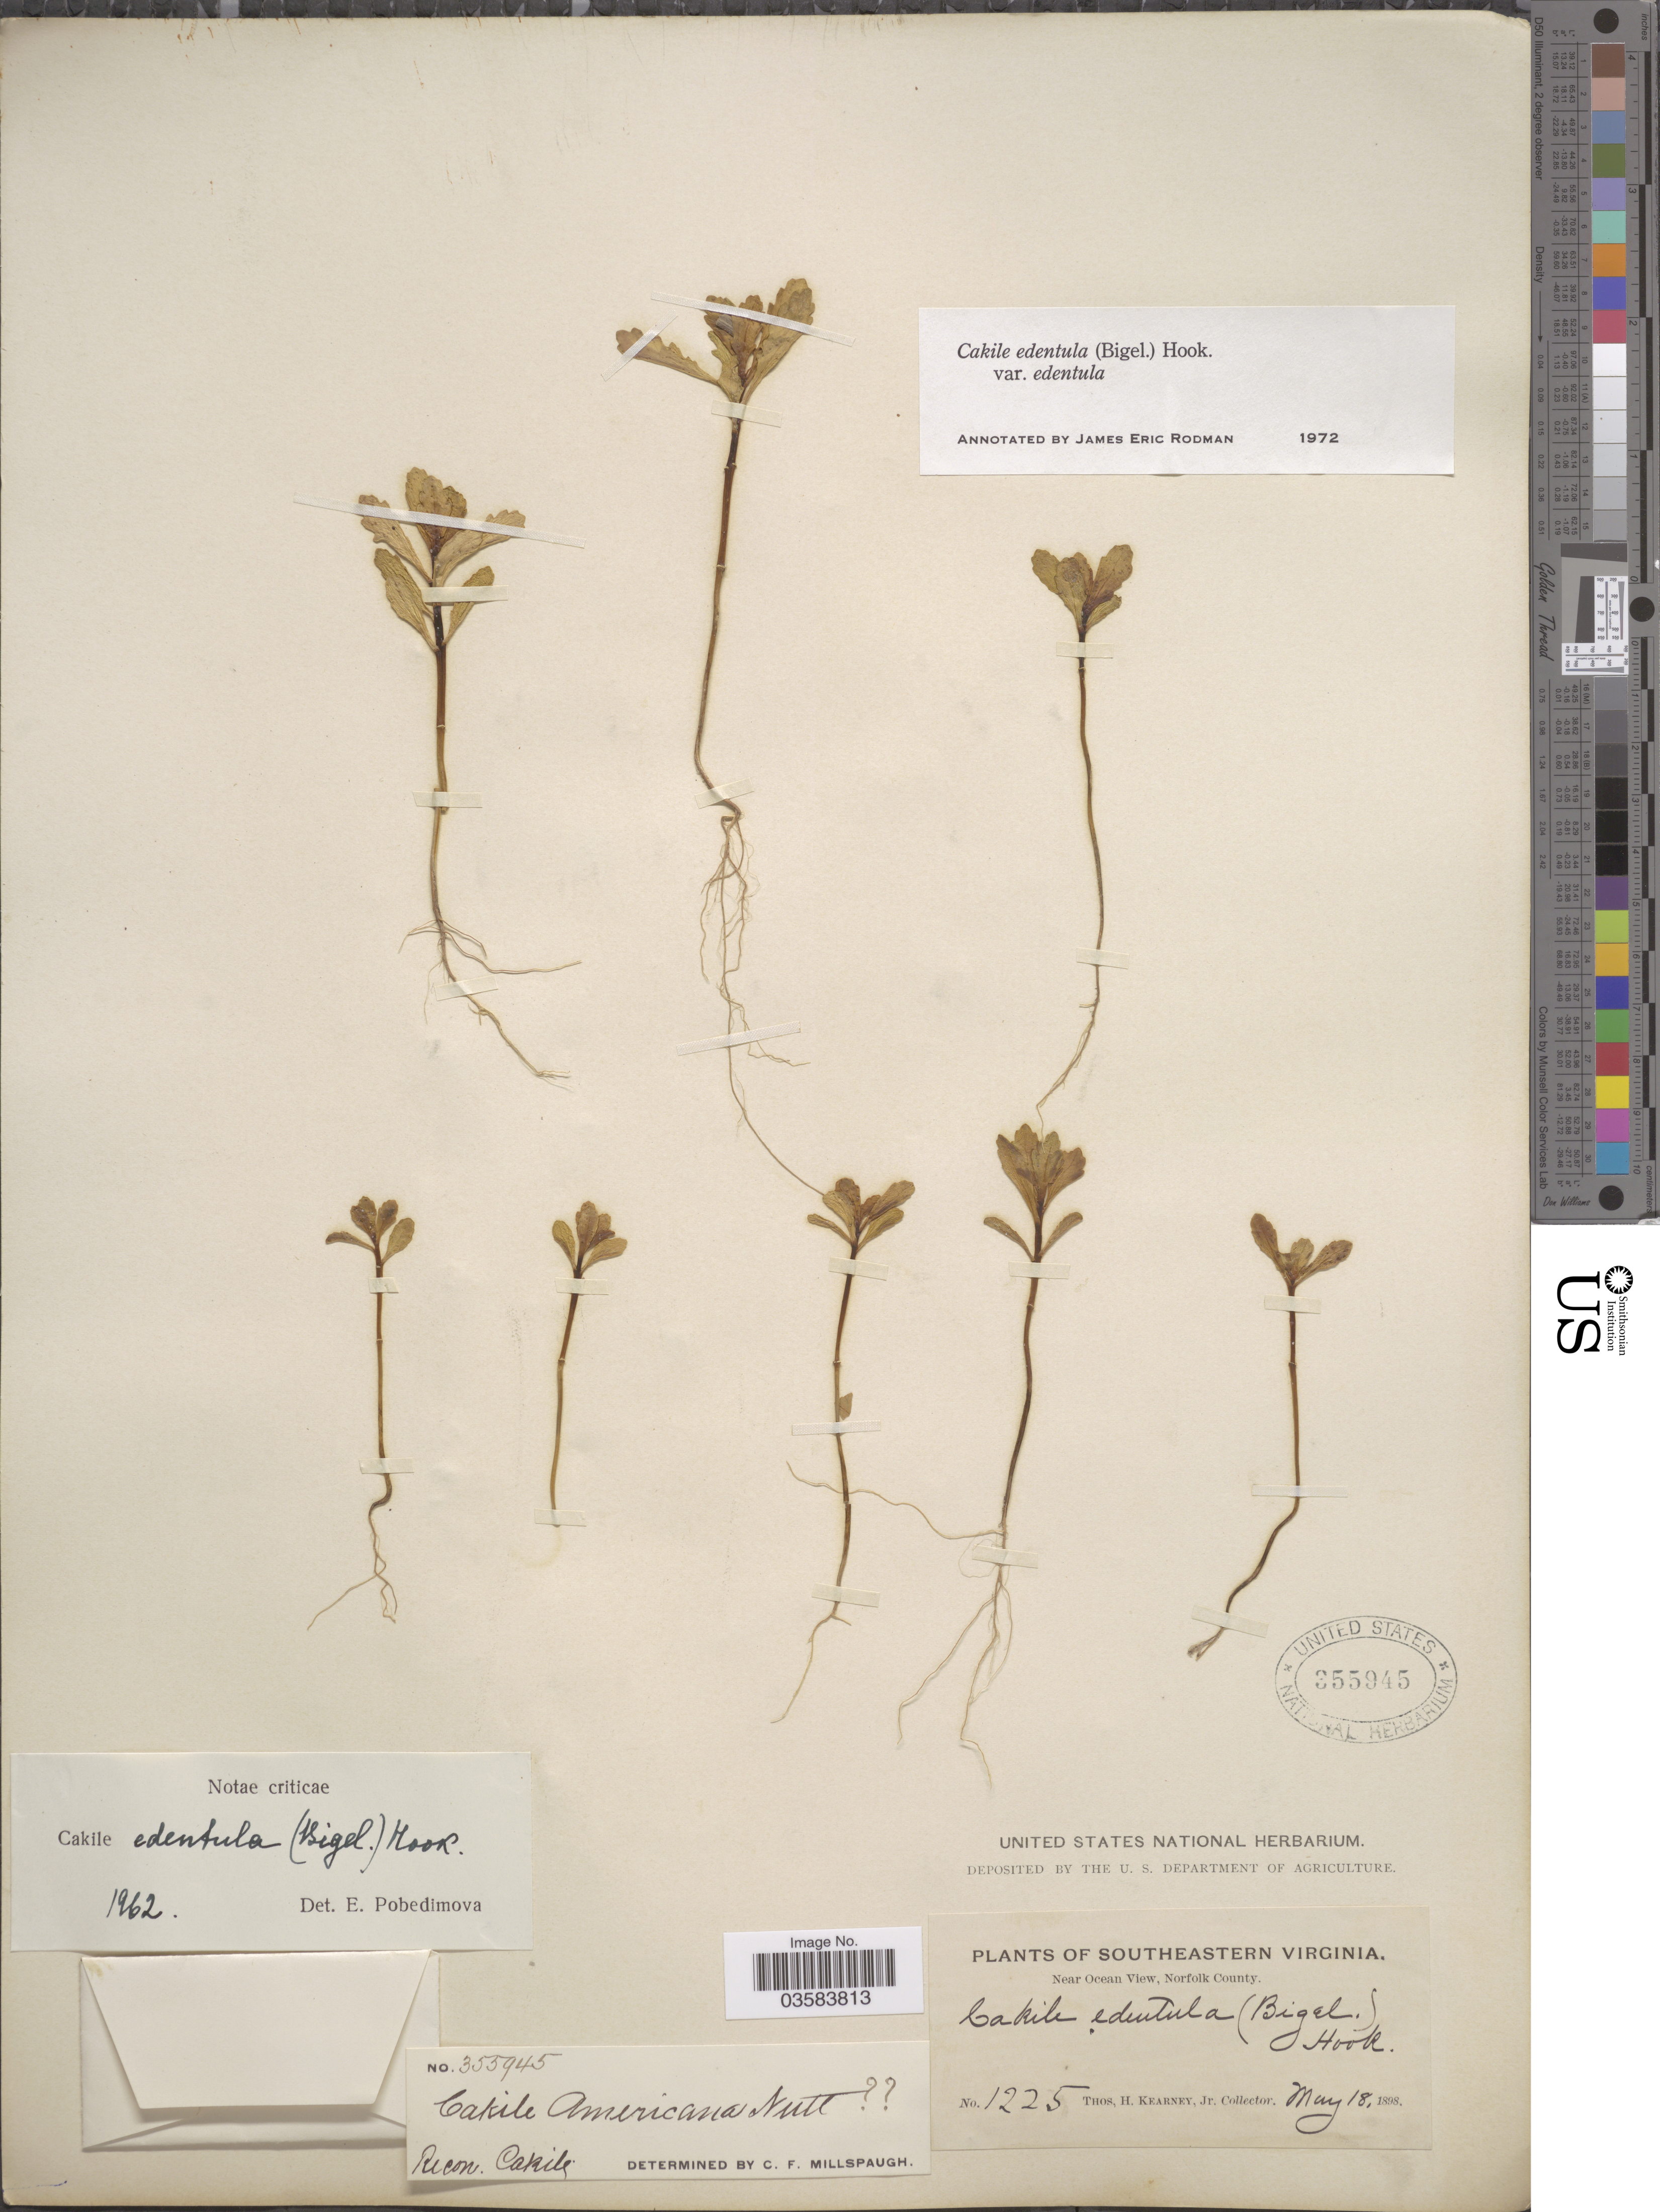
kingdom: Plantae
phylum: Tracheophyta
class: Magnoliopsida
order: Brassicales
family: Brassicaceae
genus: Cakile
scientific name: Cakile edentula var. edentula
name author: (Bigelow) Hook.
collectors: T. H. Kearney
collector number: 1225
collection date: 1898-05-18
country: United States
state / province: Virginia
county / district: City of Norfolk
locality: Southeastern Virginia. Near Ocean View, Norfolk County.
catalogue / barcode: US 355945